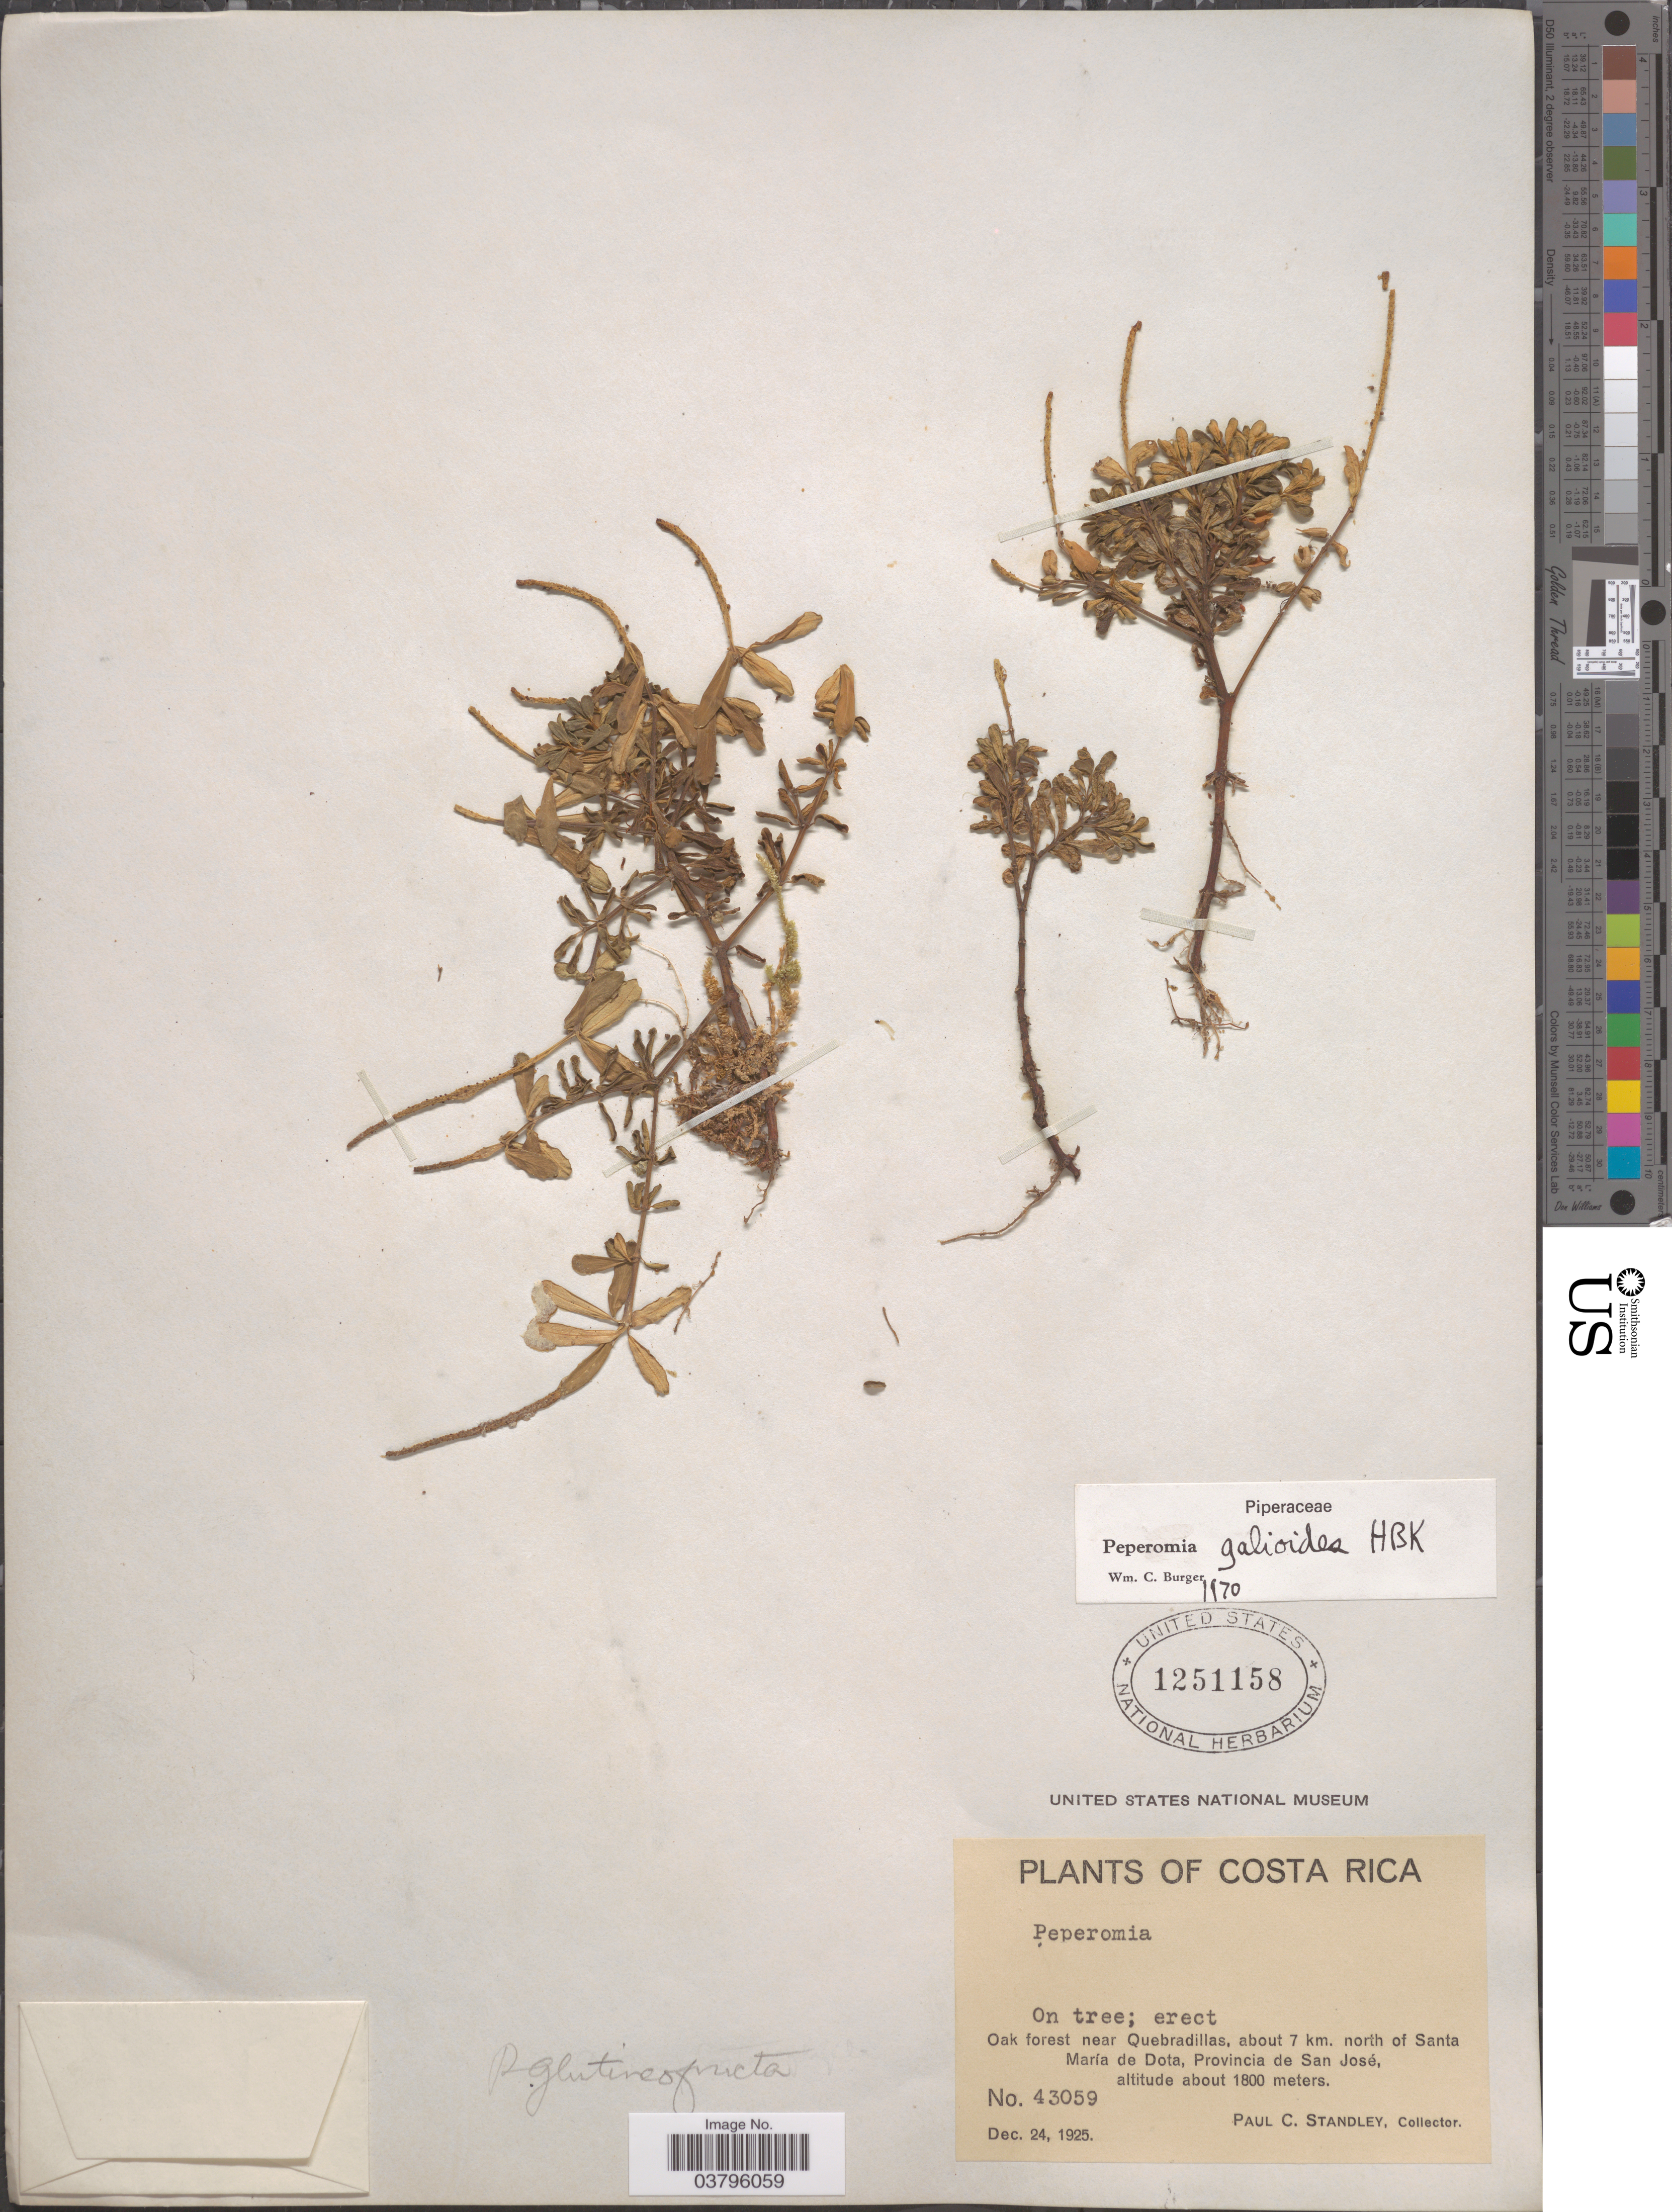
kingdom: Plantae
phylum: Tracheophyta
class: Magnoliopsida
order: Piperales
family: Piperaceae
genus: Peperomia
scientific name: Peperomia leptophylla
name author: Miq.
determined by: Jiménez, José Estaban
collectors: P. C. Standley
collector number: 43059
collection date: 1925-12-24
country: Costa Rica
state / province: San José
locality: Oak forest near Quebradillas, about 7 km. north of Santa María de Dota.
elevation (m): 1800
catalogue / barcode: US 1251158